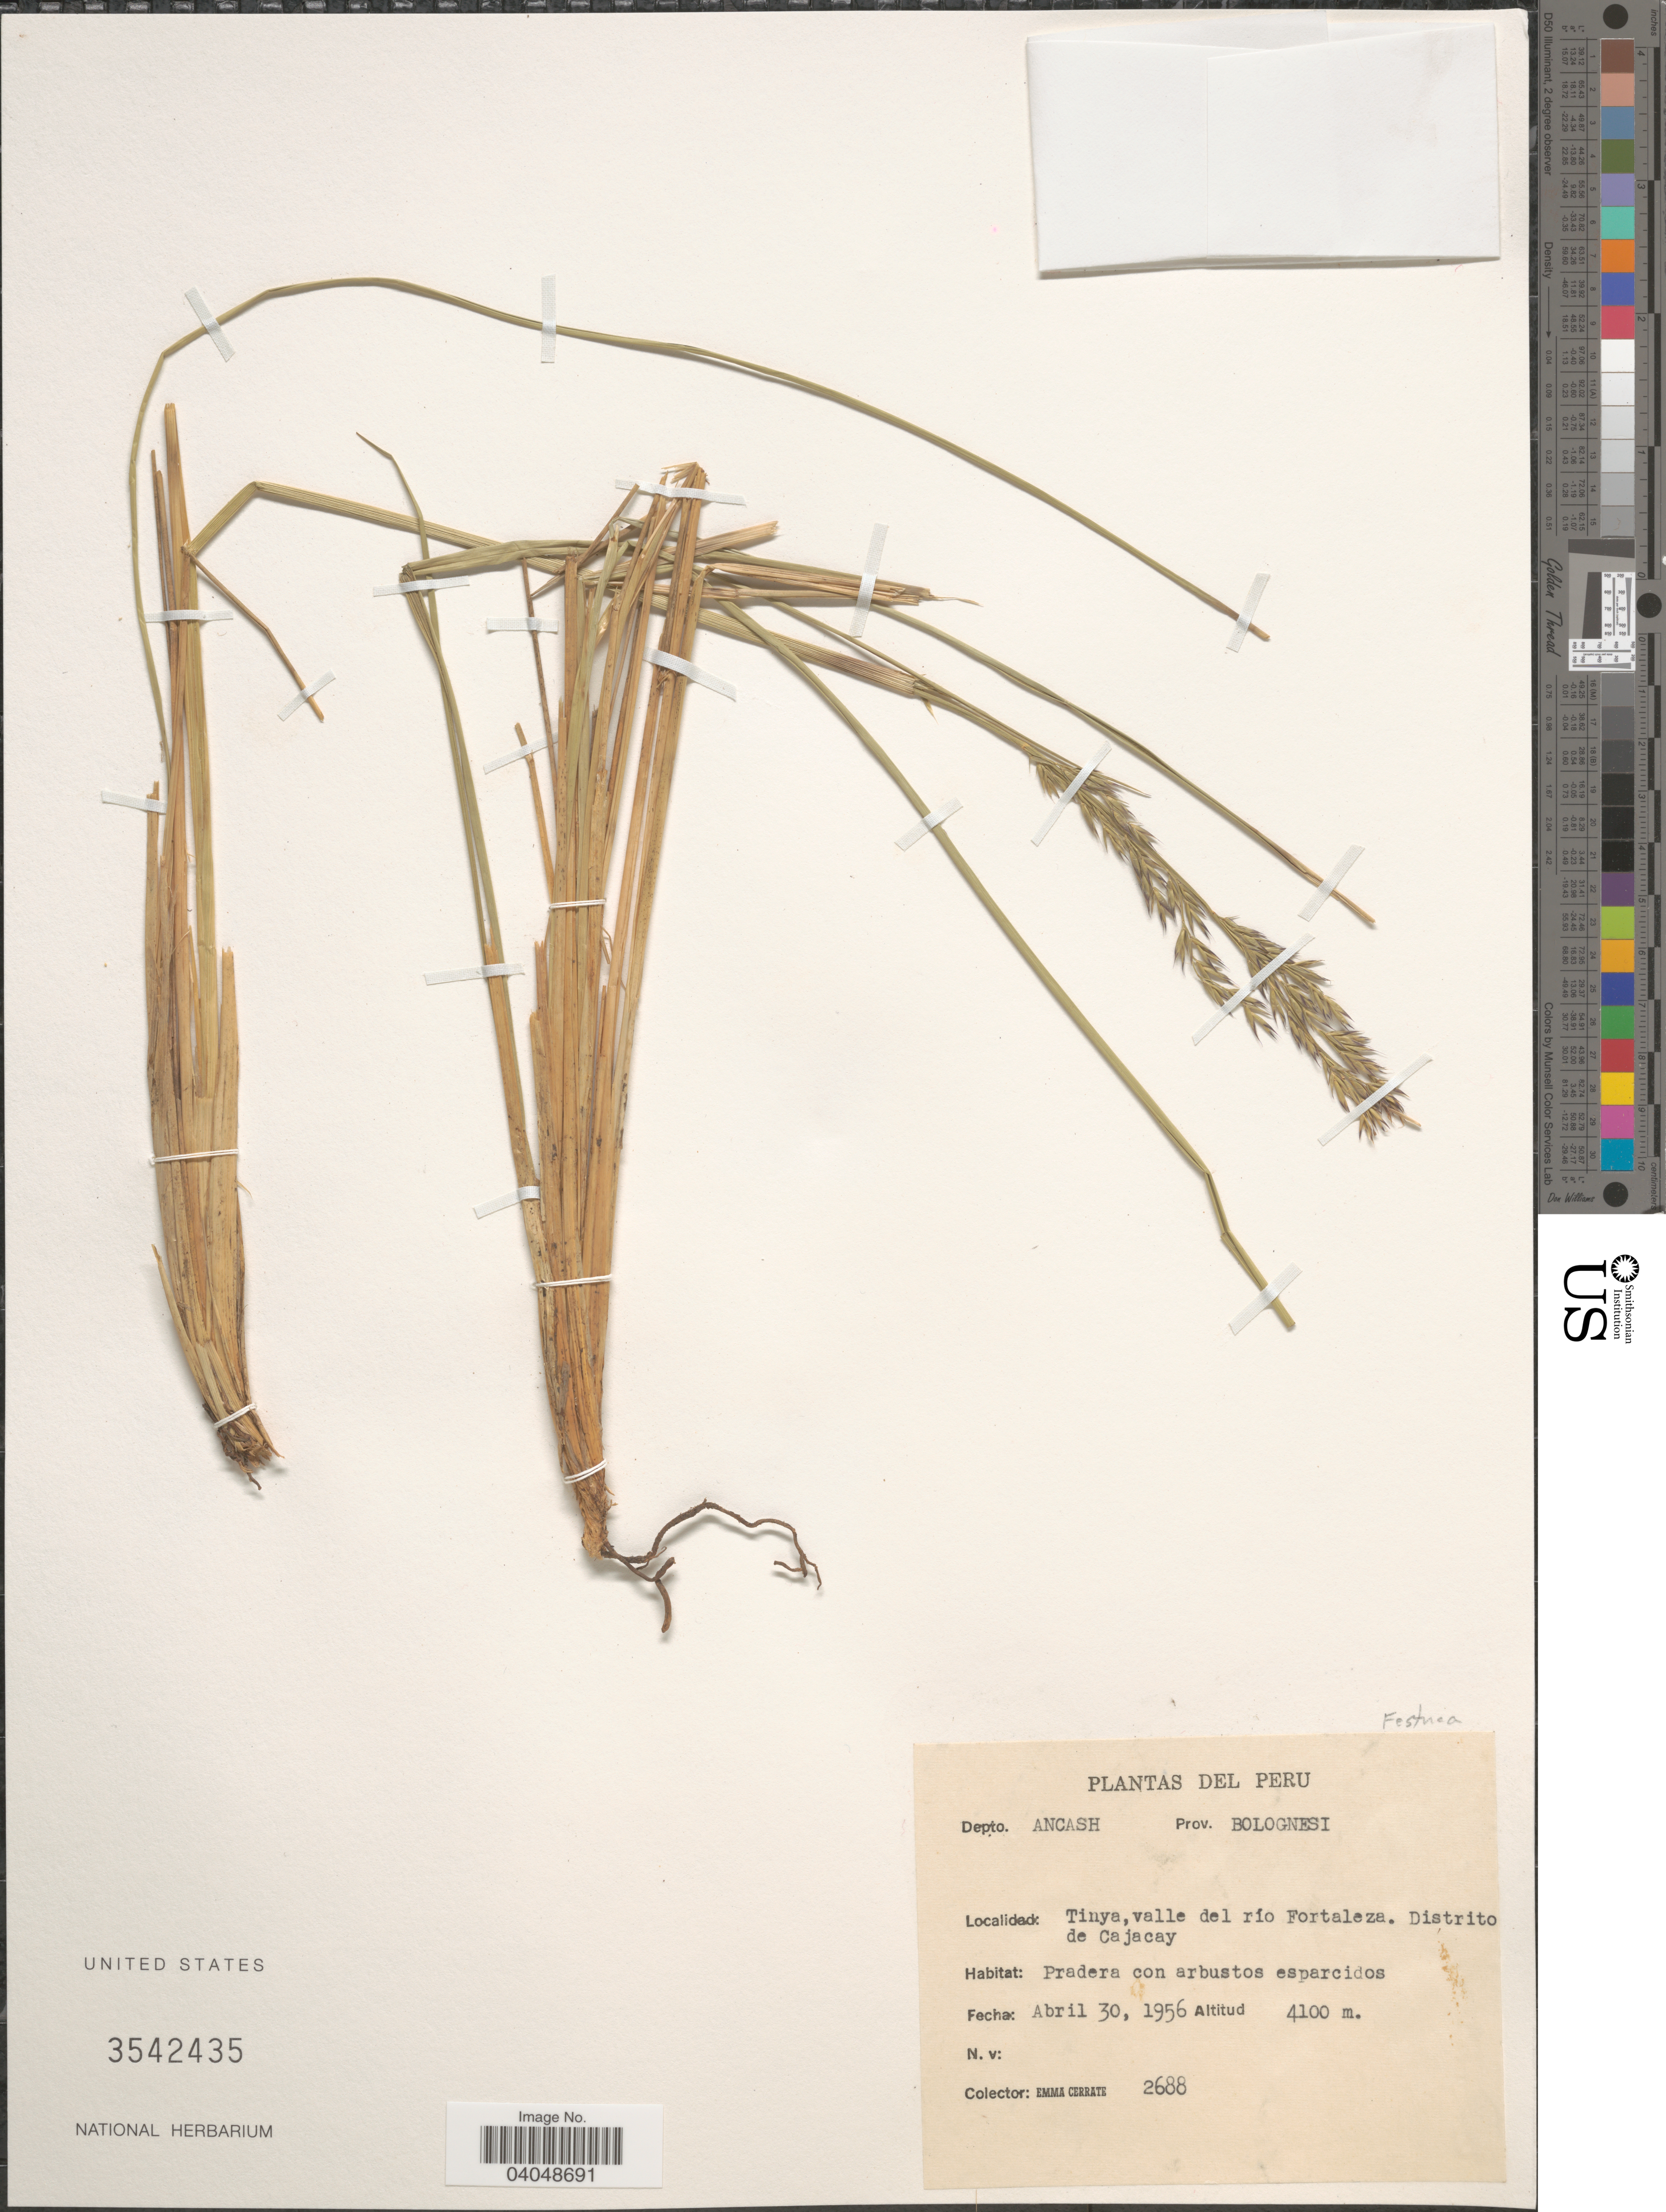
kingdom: Plantae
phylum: Tracheophyta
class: Liliopsida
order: Poales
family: Poaceae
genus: Festuca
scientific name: Festuca sp.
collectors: E. Cerrate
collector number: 2688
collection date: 1956-04-30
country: Peru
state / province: Ancash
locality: Depto. Ancash. Prov. Bolognesi. Tinya, valle del río Fortaleza. Distrito de Cajacay.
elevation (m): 4100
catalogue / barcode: US 3542435